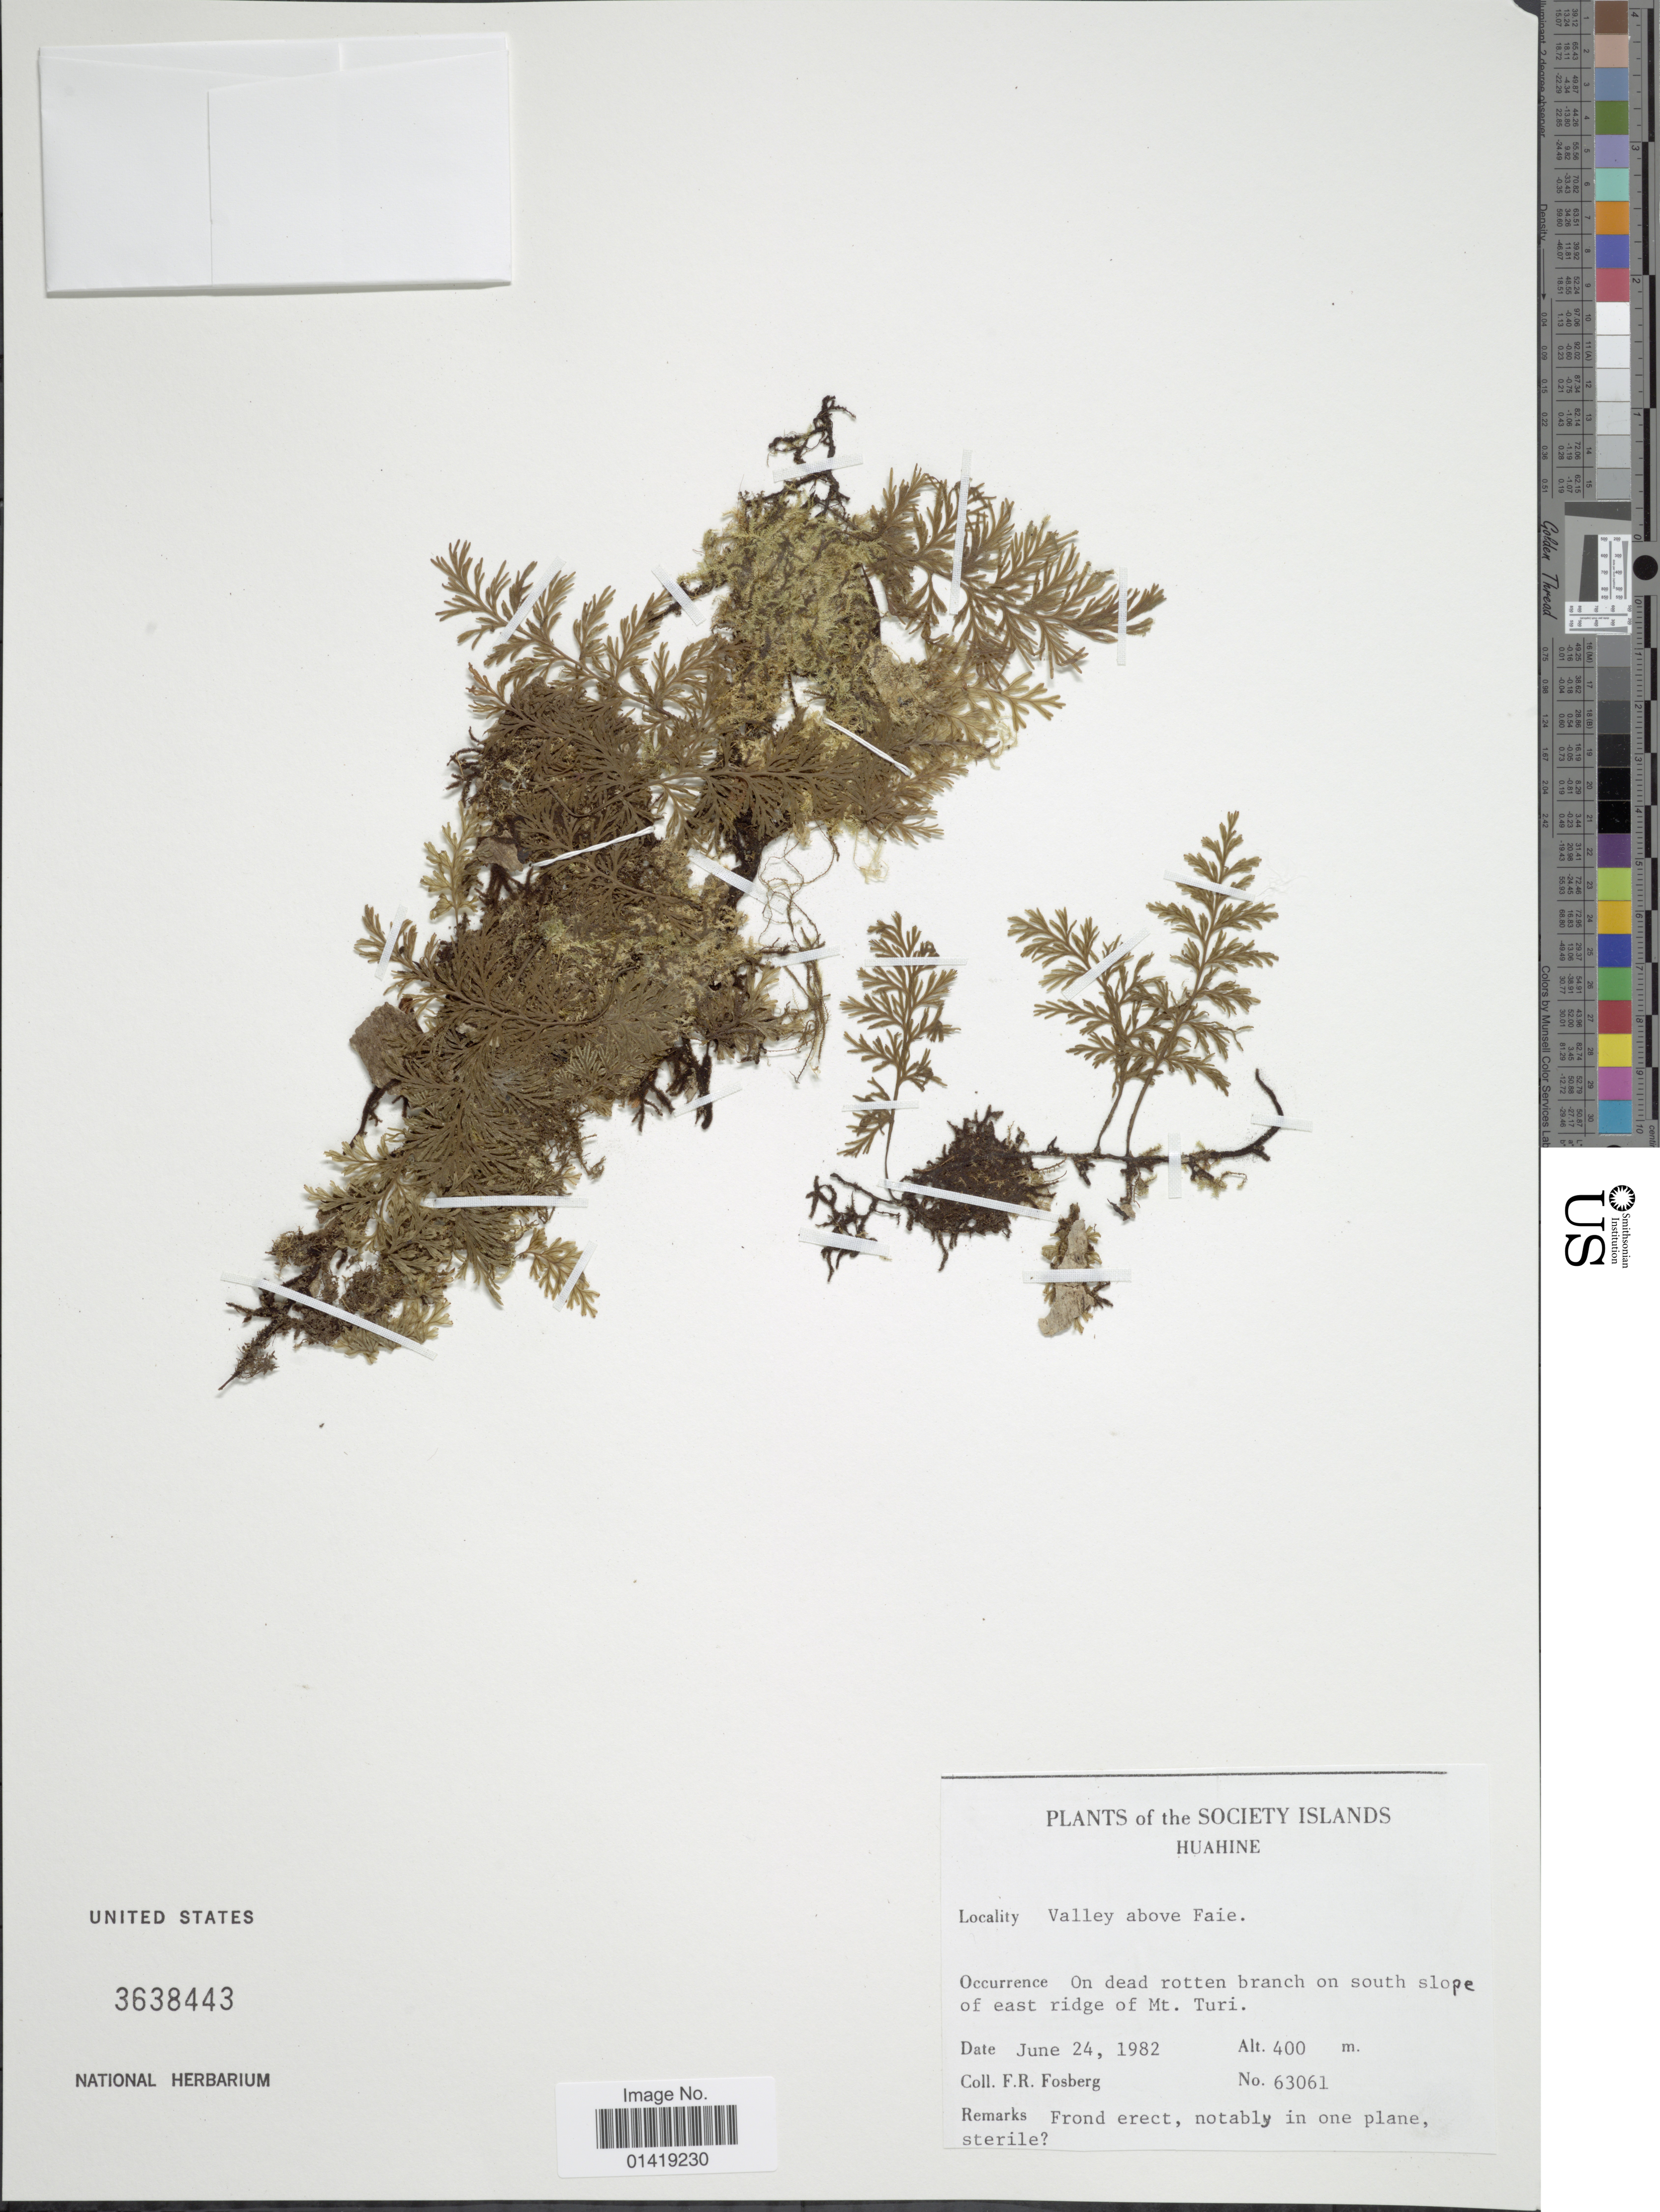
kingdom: Plantae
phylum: Tracheophyta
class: Polypodiopsida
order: Hymenophyllales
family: Hymenophyllaceae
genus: Crepidomanes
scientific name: Crepidomanes humile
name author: (G. Forst.) Bosch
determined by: Florence, J.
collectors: F. R. Fosberg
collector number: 63061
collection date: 1982-06-24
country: French Polynesia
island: Huahine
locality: Society Islands Huahine valley above Faie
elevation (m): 400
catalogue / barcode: US 3638443